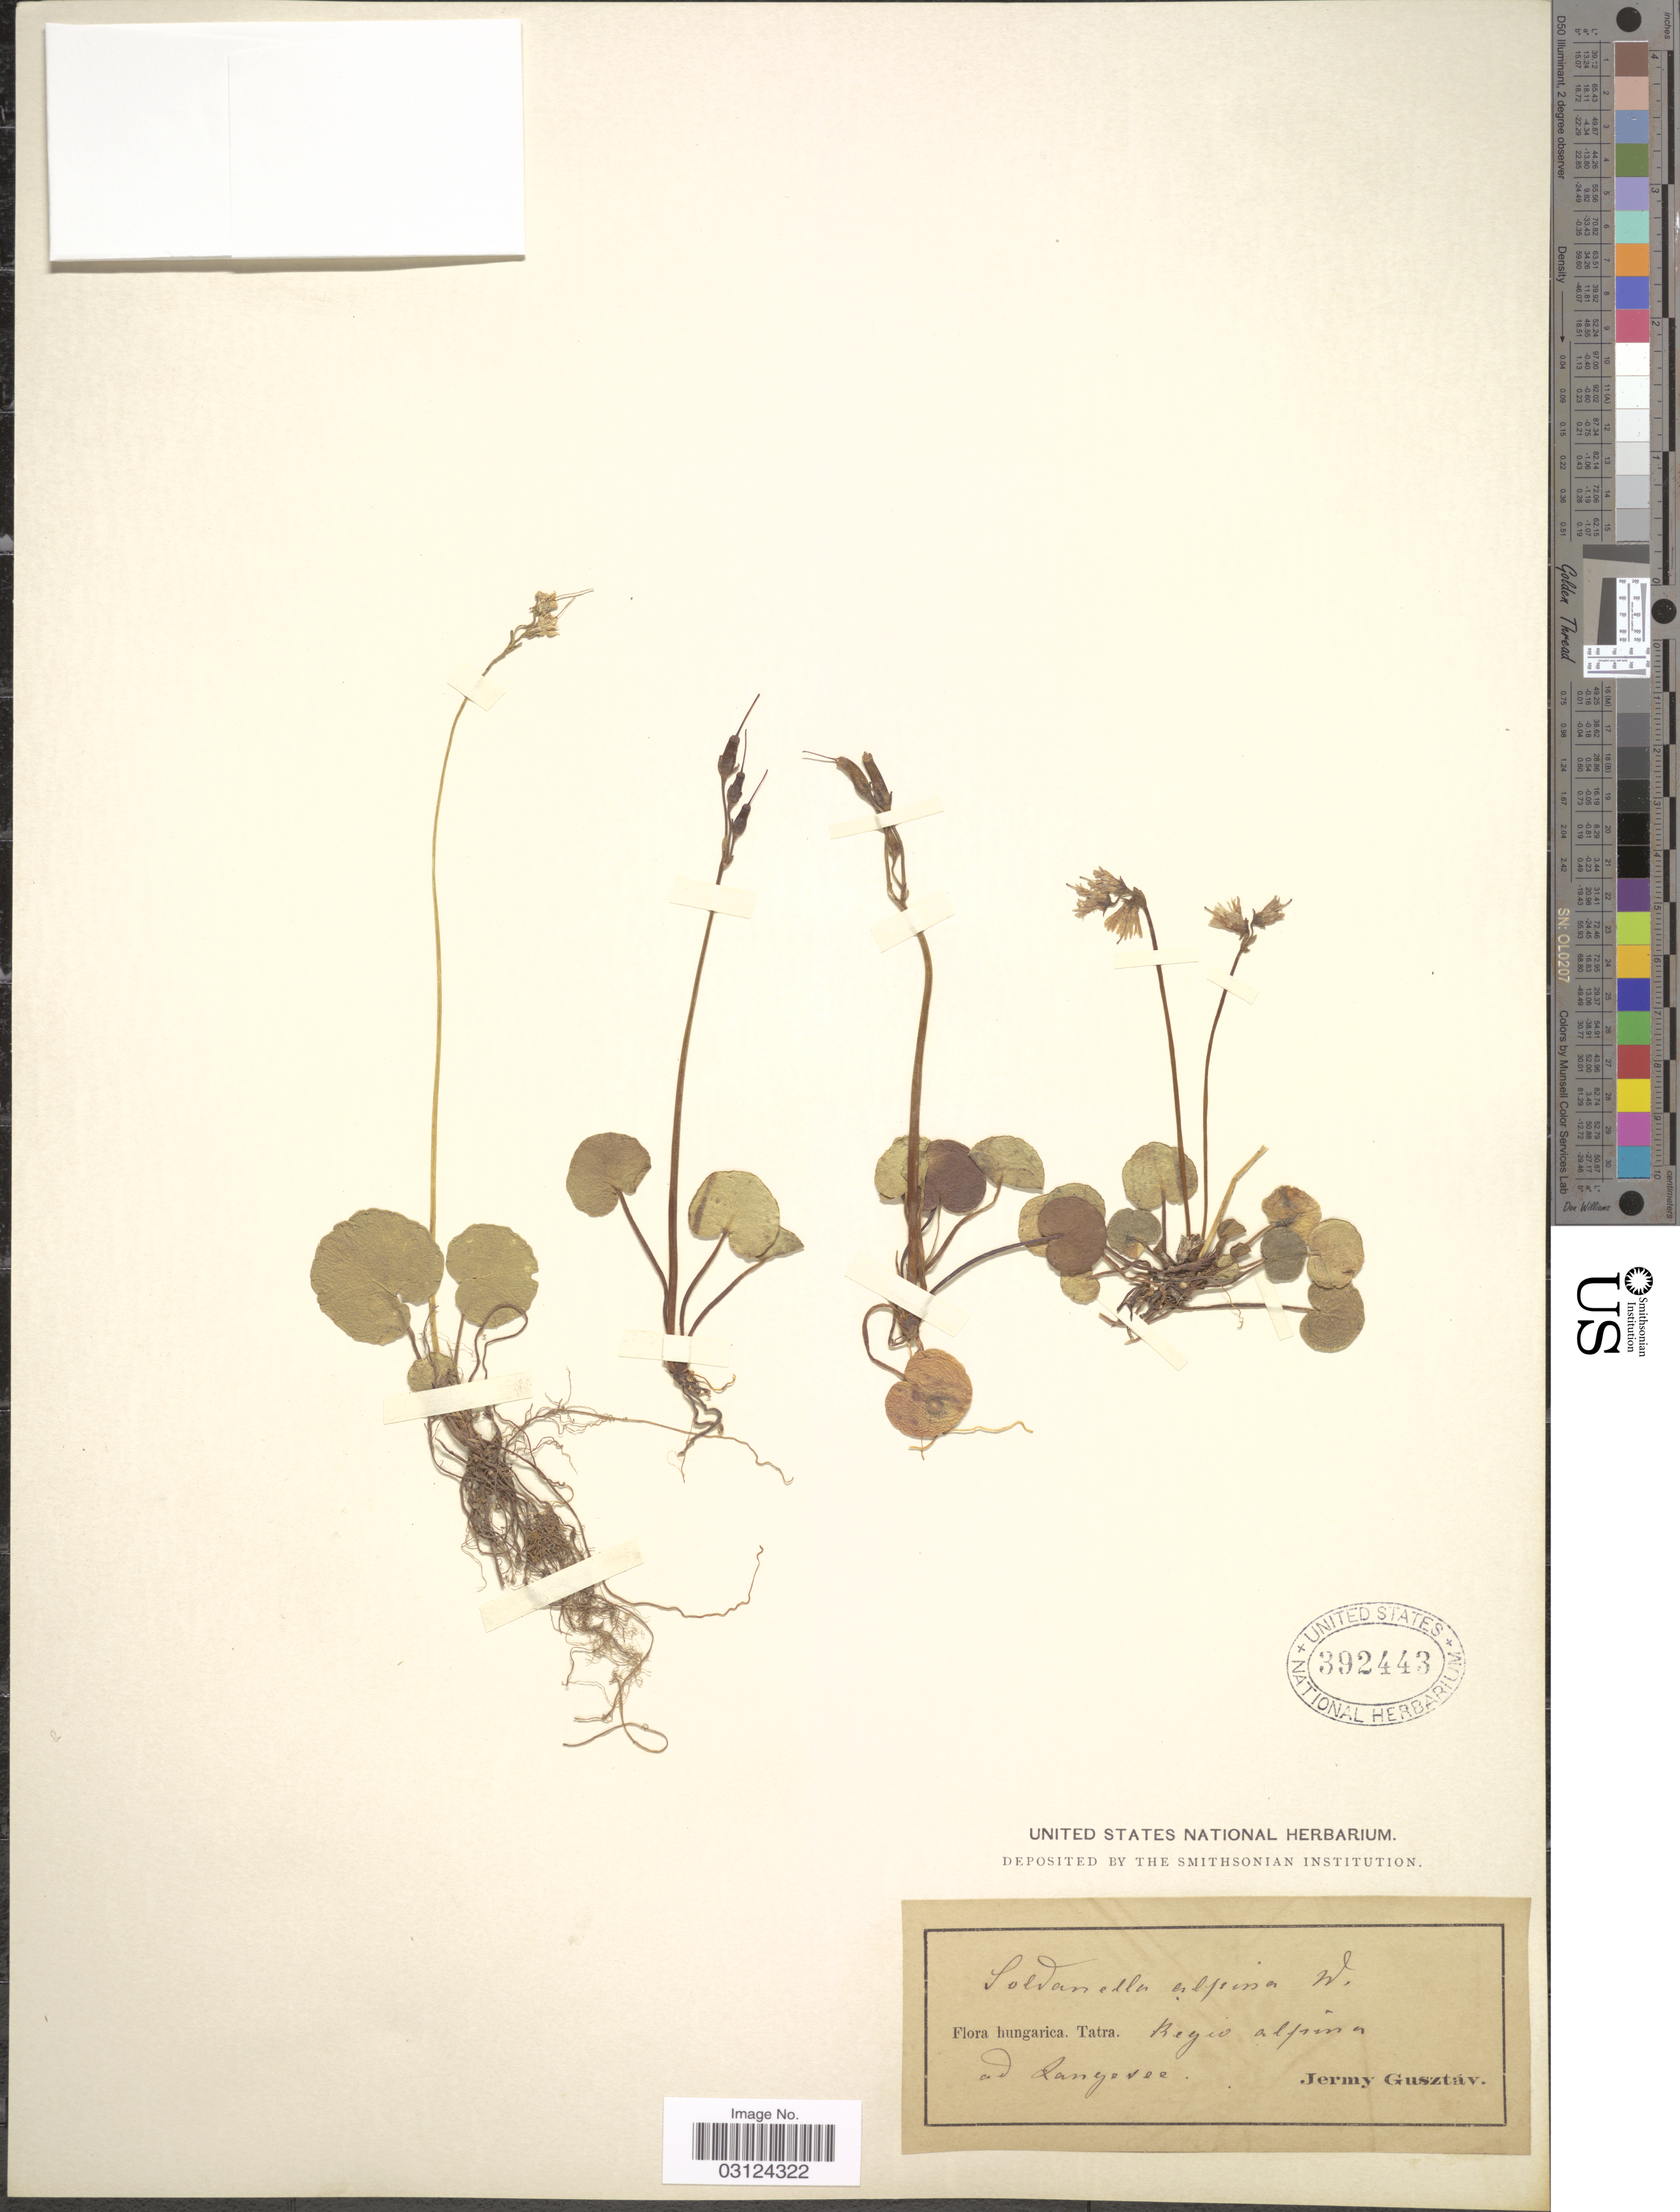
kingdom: Plantae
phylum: Tracheophyta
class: Magnoliopsida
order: Ericales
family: Primulaceae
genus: Soldanella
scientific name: Soldanella alpina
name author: L.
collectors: G. Jermy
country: Hungary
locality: Tatra. Regio alpina, ad Langeree [interpreted].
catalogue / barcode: US 392443